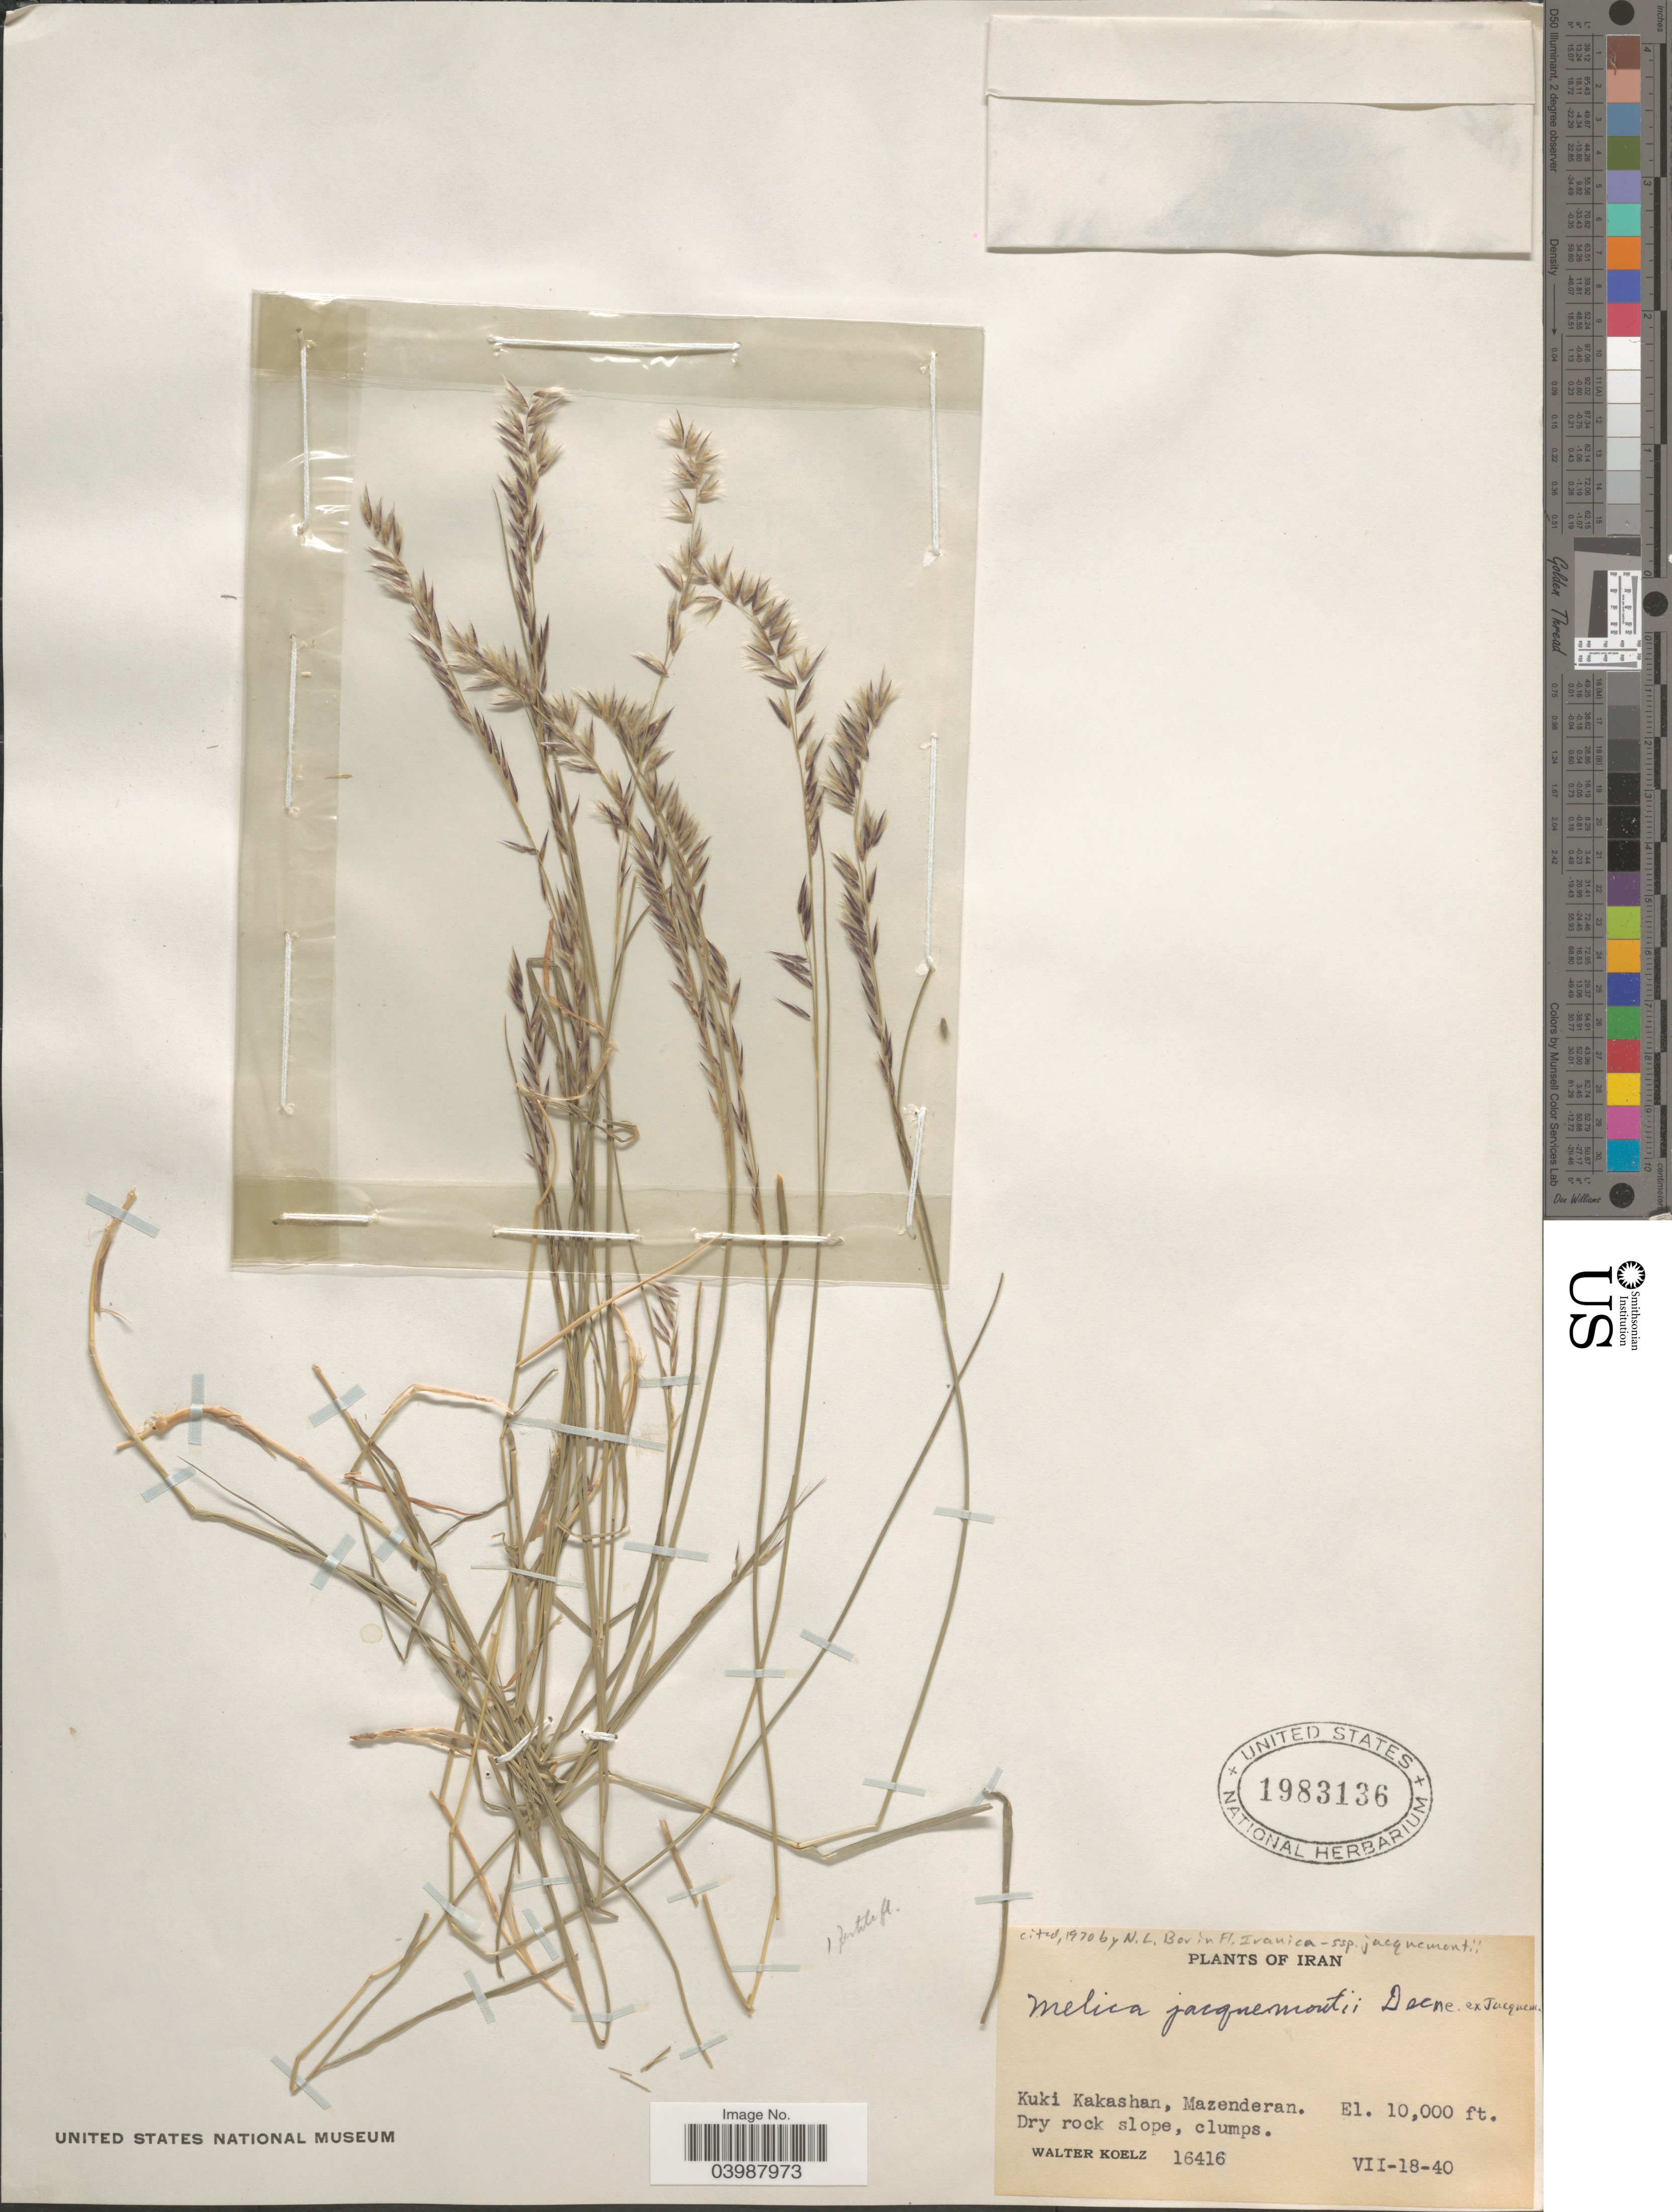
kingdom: Plantae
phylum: Tracheophyta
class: Liliopsida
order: Poales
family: Poaceae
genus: Melica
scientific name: Melica jacquemontii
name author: Decne.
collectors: W. N. Koelz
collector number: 16416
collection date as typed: Transcribed d/m/y: 18/7/40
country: Iran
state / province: Mazandaran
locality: Kuki Kakshan, Mazenderan.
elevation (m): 3048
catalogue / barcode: US 1983136